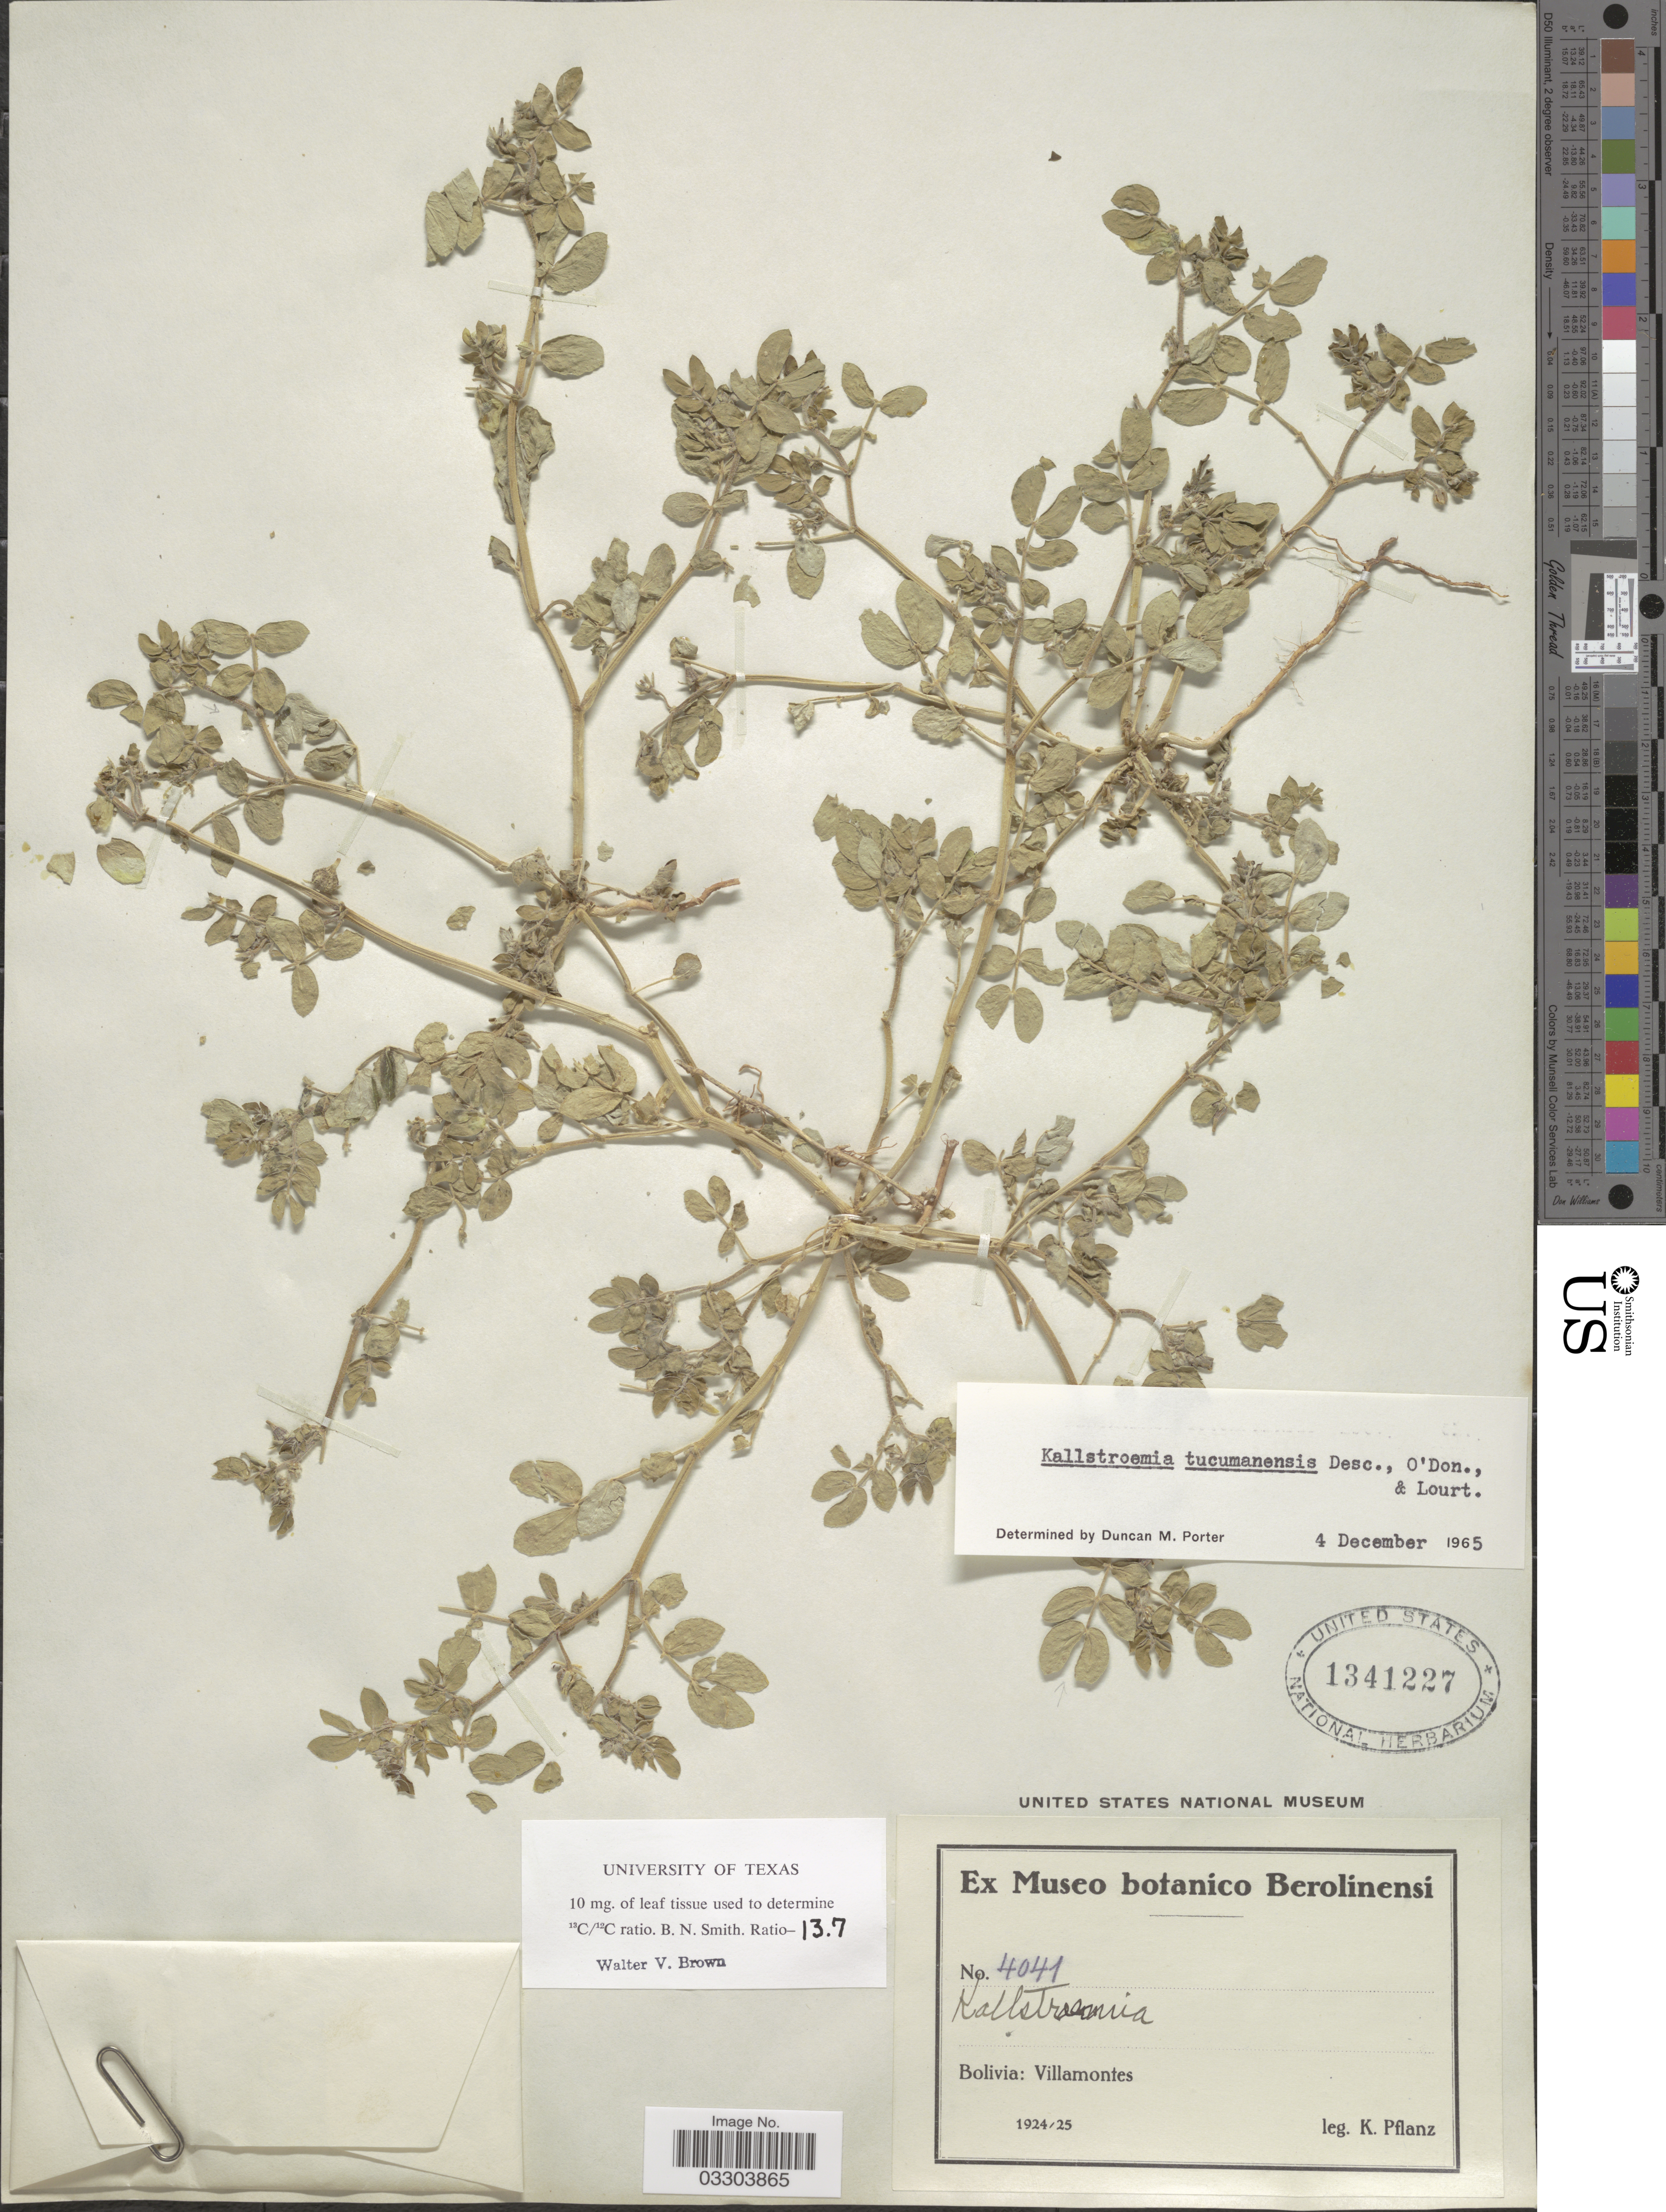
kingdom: Plantae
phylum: Tracheophyta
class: Magnoliopsida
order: Zygophyllales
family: Zygophyllaceae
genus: Kallstroemia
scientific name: Kallstroemia tucumanensis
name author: Descole et al.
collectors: K. Pflanz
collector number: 4041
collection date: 1924/1925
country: Bolivia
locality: Villamontes.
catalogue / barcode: US 1341227